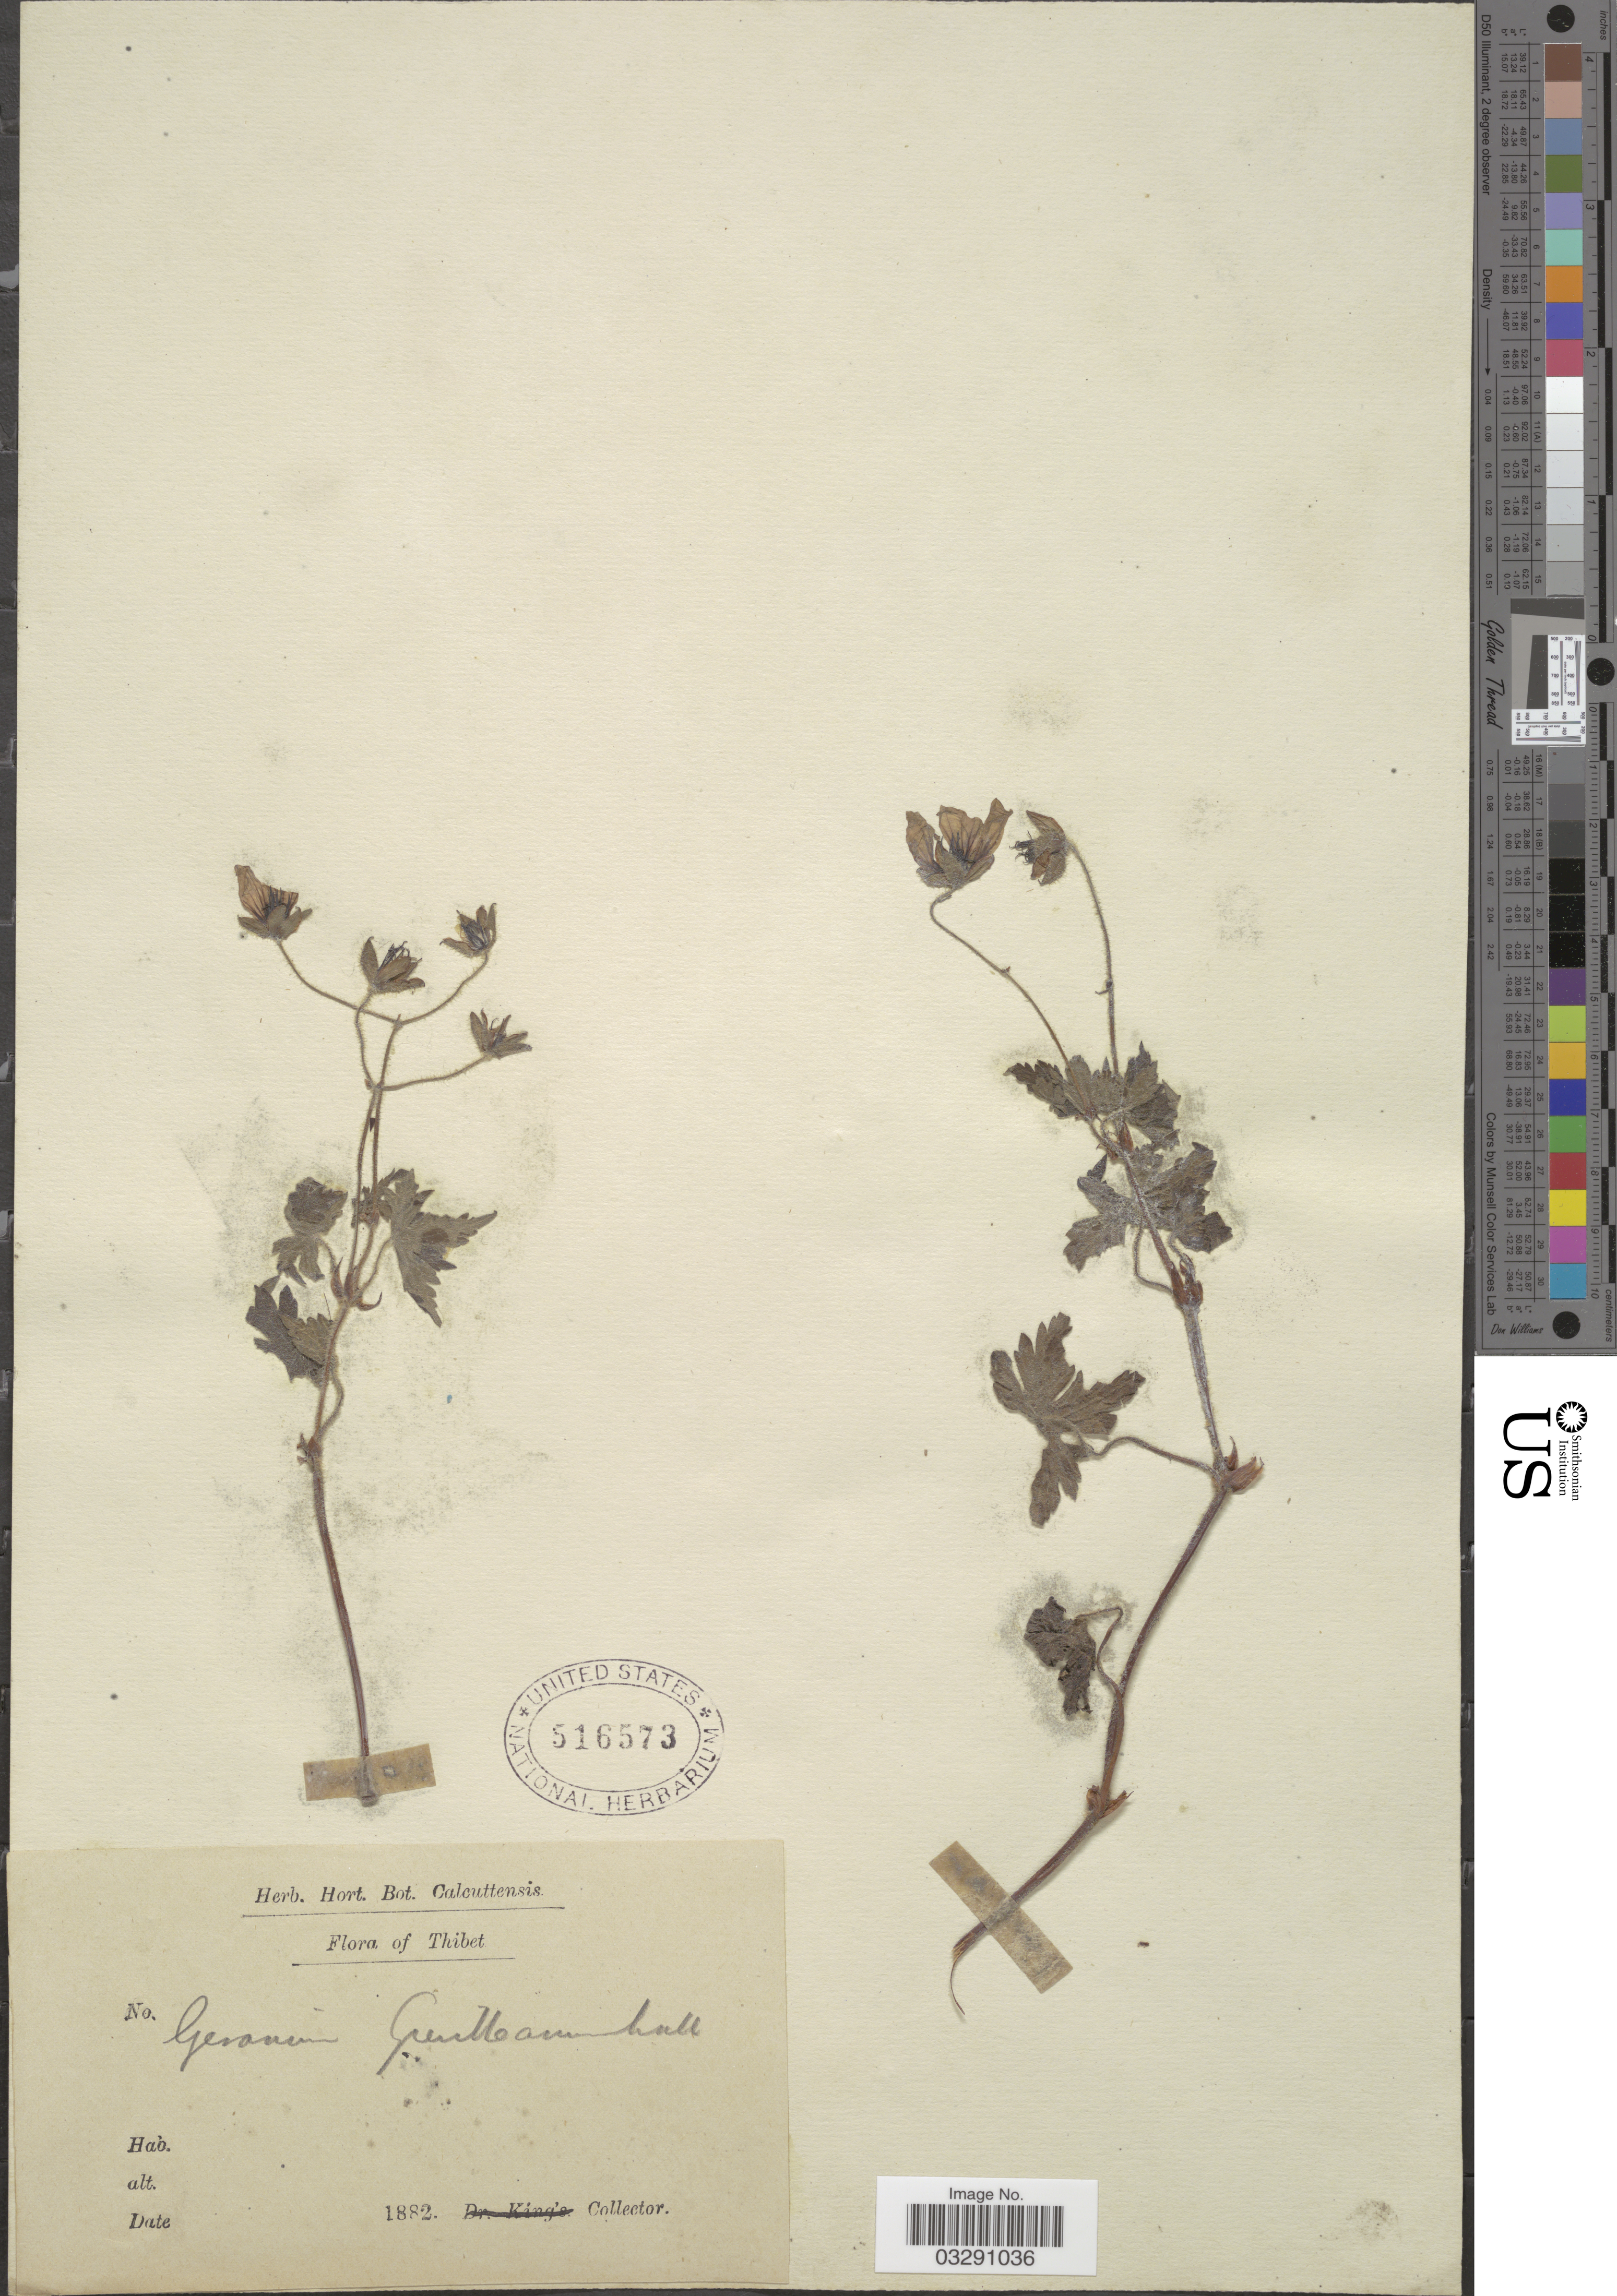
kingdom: Plantae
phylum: Tracheophyta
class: Magnoliopsida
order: Geraniales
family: Geraniaceae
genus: Geranium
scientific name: Geranium procurrens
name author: Yeo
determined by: Aedo, C.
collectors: ex Herb. Hort. Bot. Calcuttensis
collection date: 1882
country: China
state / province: Xizang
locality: Thibet.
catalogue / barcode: US 516573